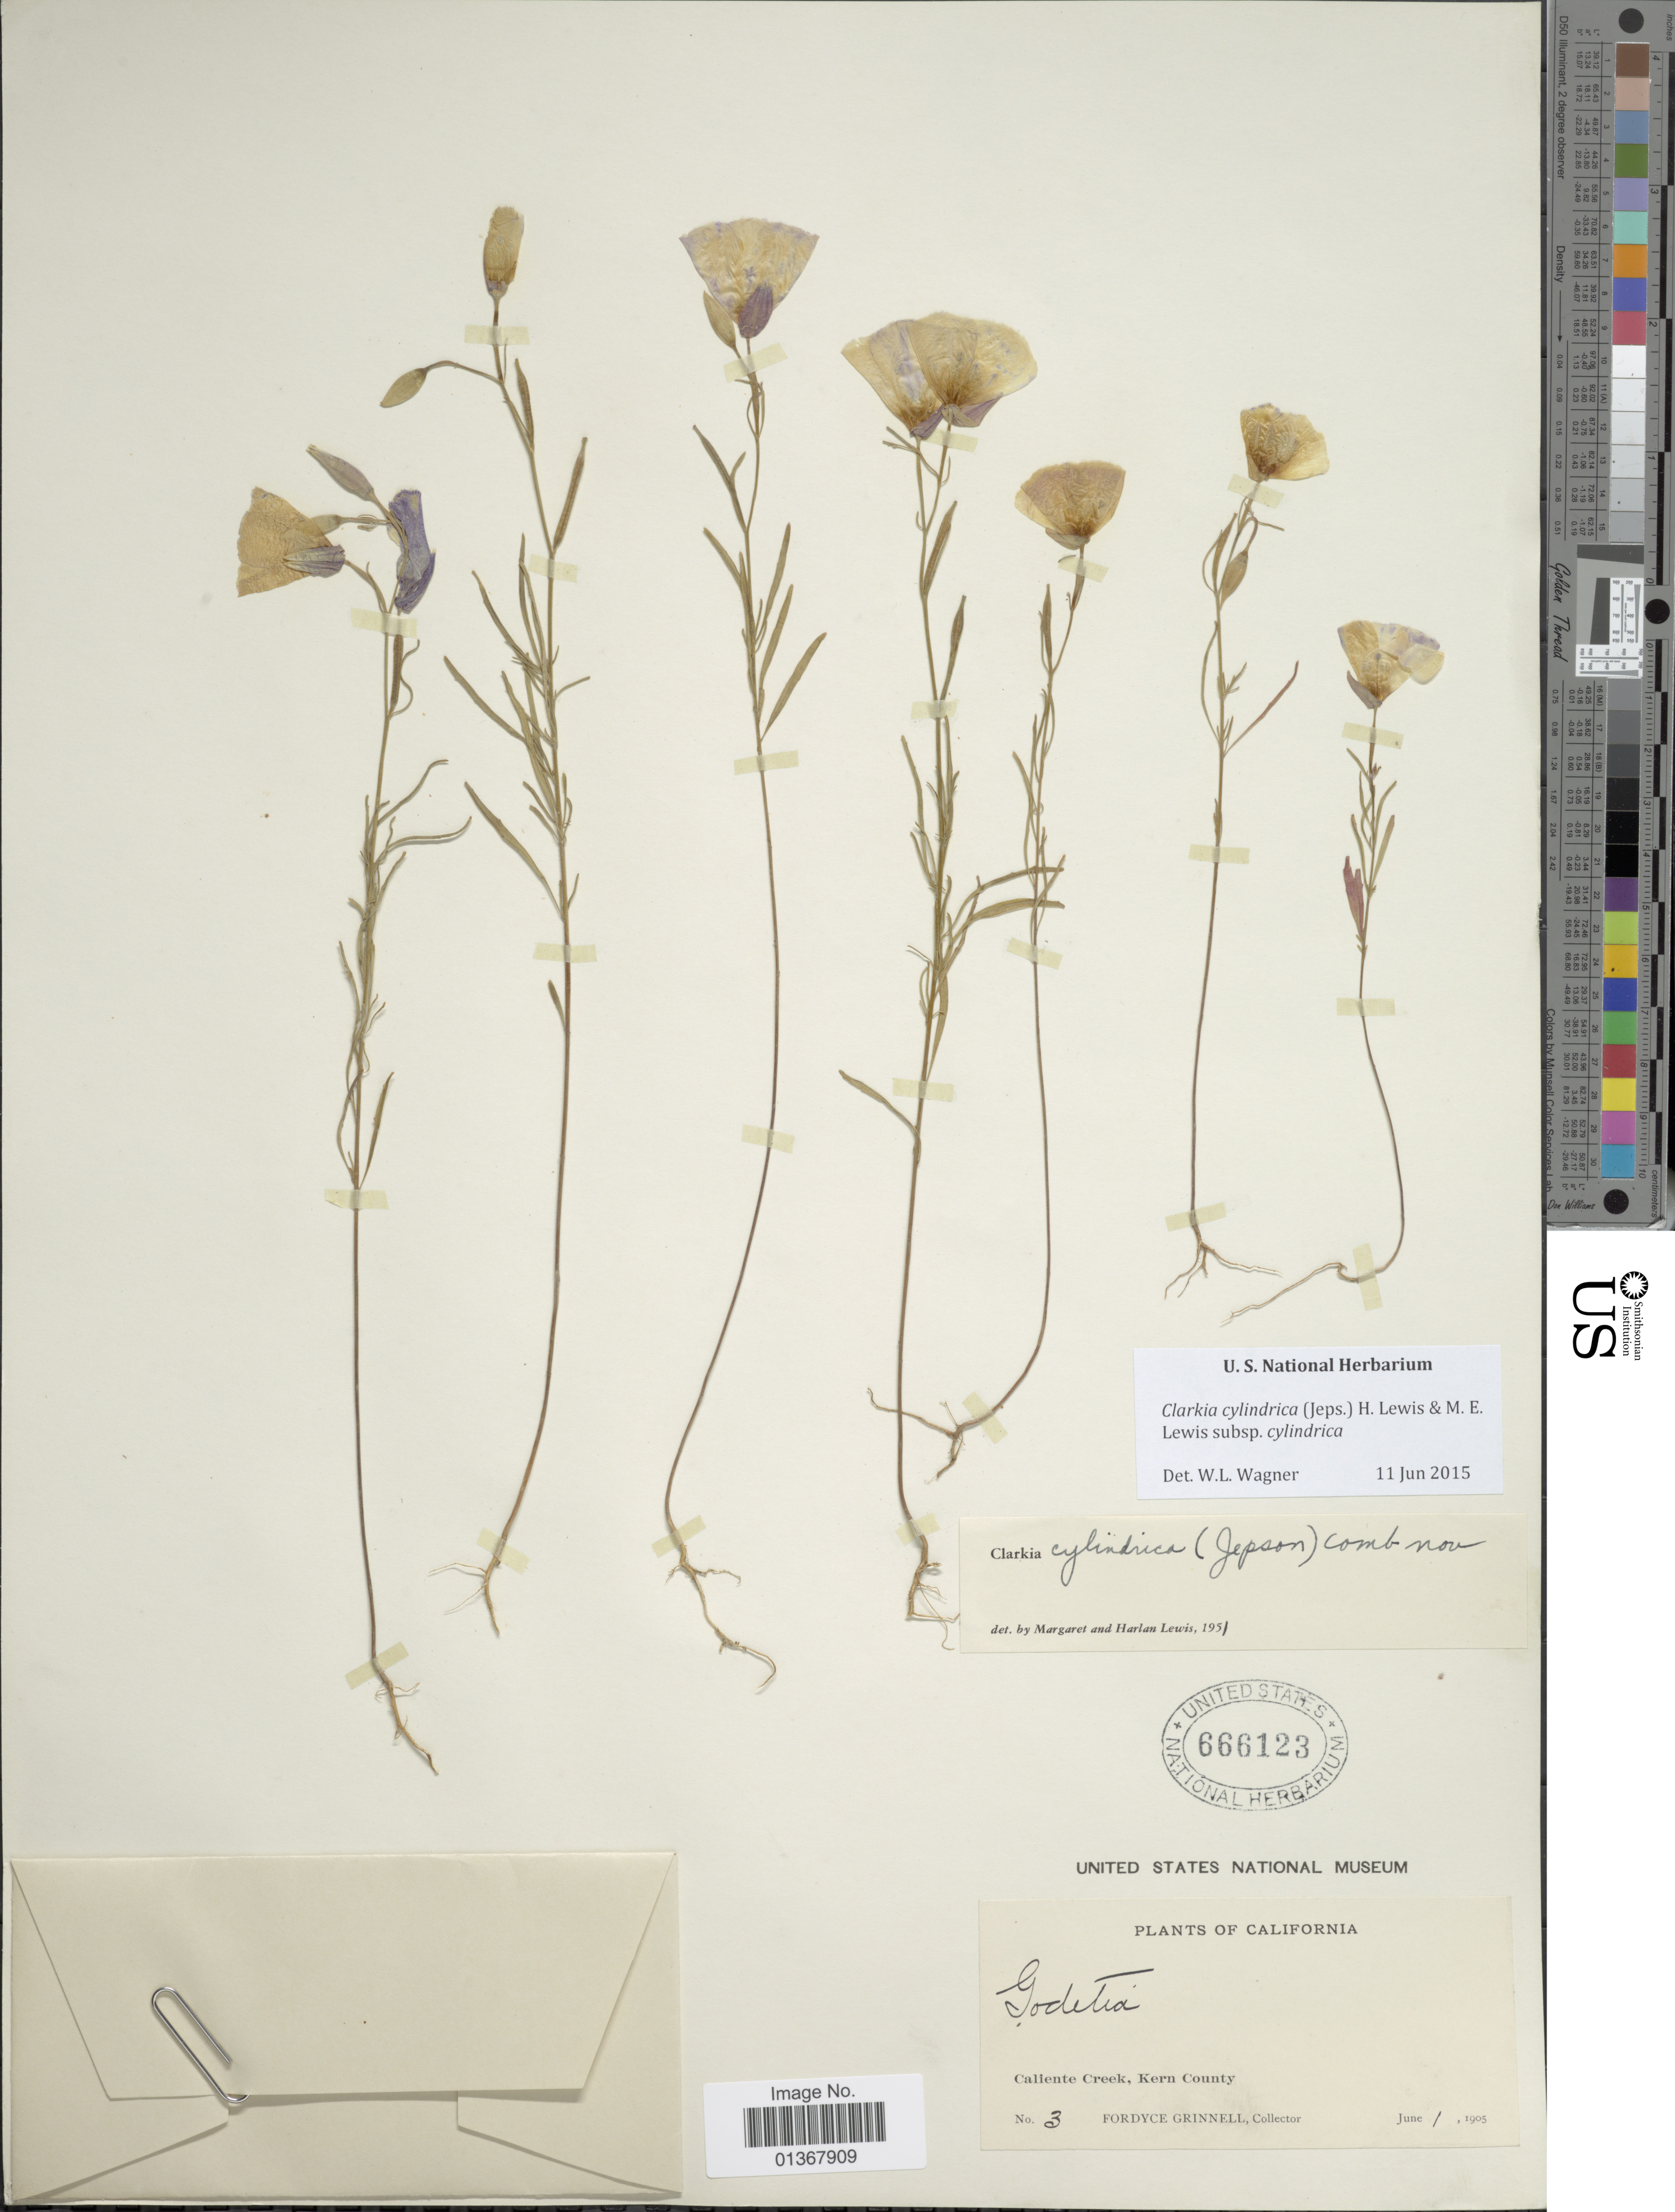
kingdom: Plantae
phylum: Tracheophyta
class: Magnoliopsida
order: Myrtales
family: Onagraceae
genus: Clarkia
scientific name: Clarkia cylindrica subsp. cylindrica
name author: (Jeps.) F. H. Lewis & M.R. Lewis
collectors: F. Grinnell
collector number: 3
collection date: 1905-06-01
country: United States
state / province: California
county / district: Kern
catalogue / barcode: US 666123